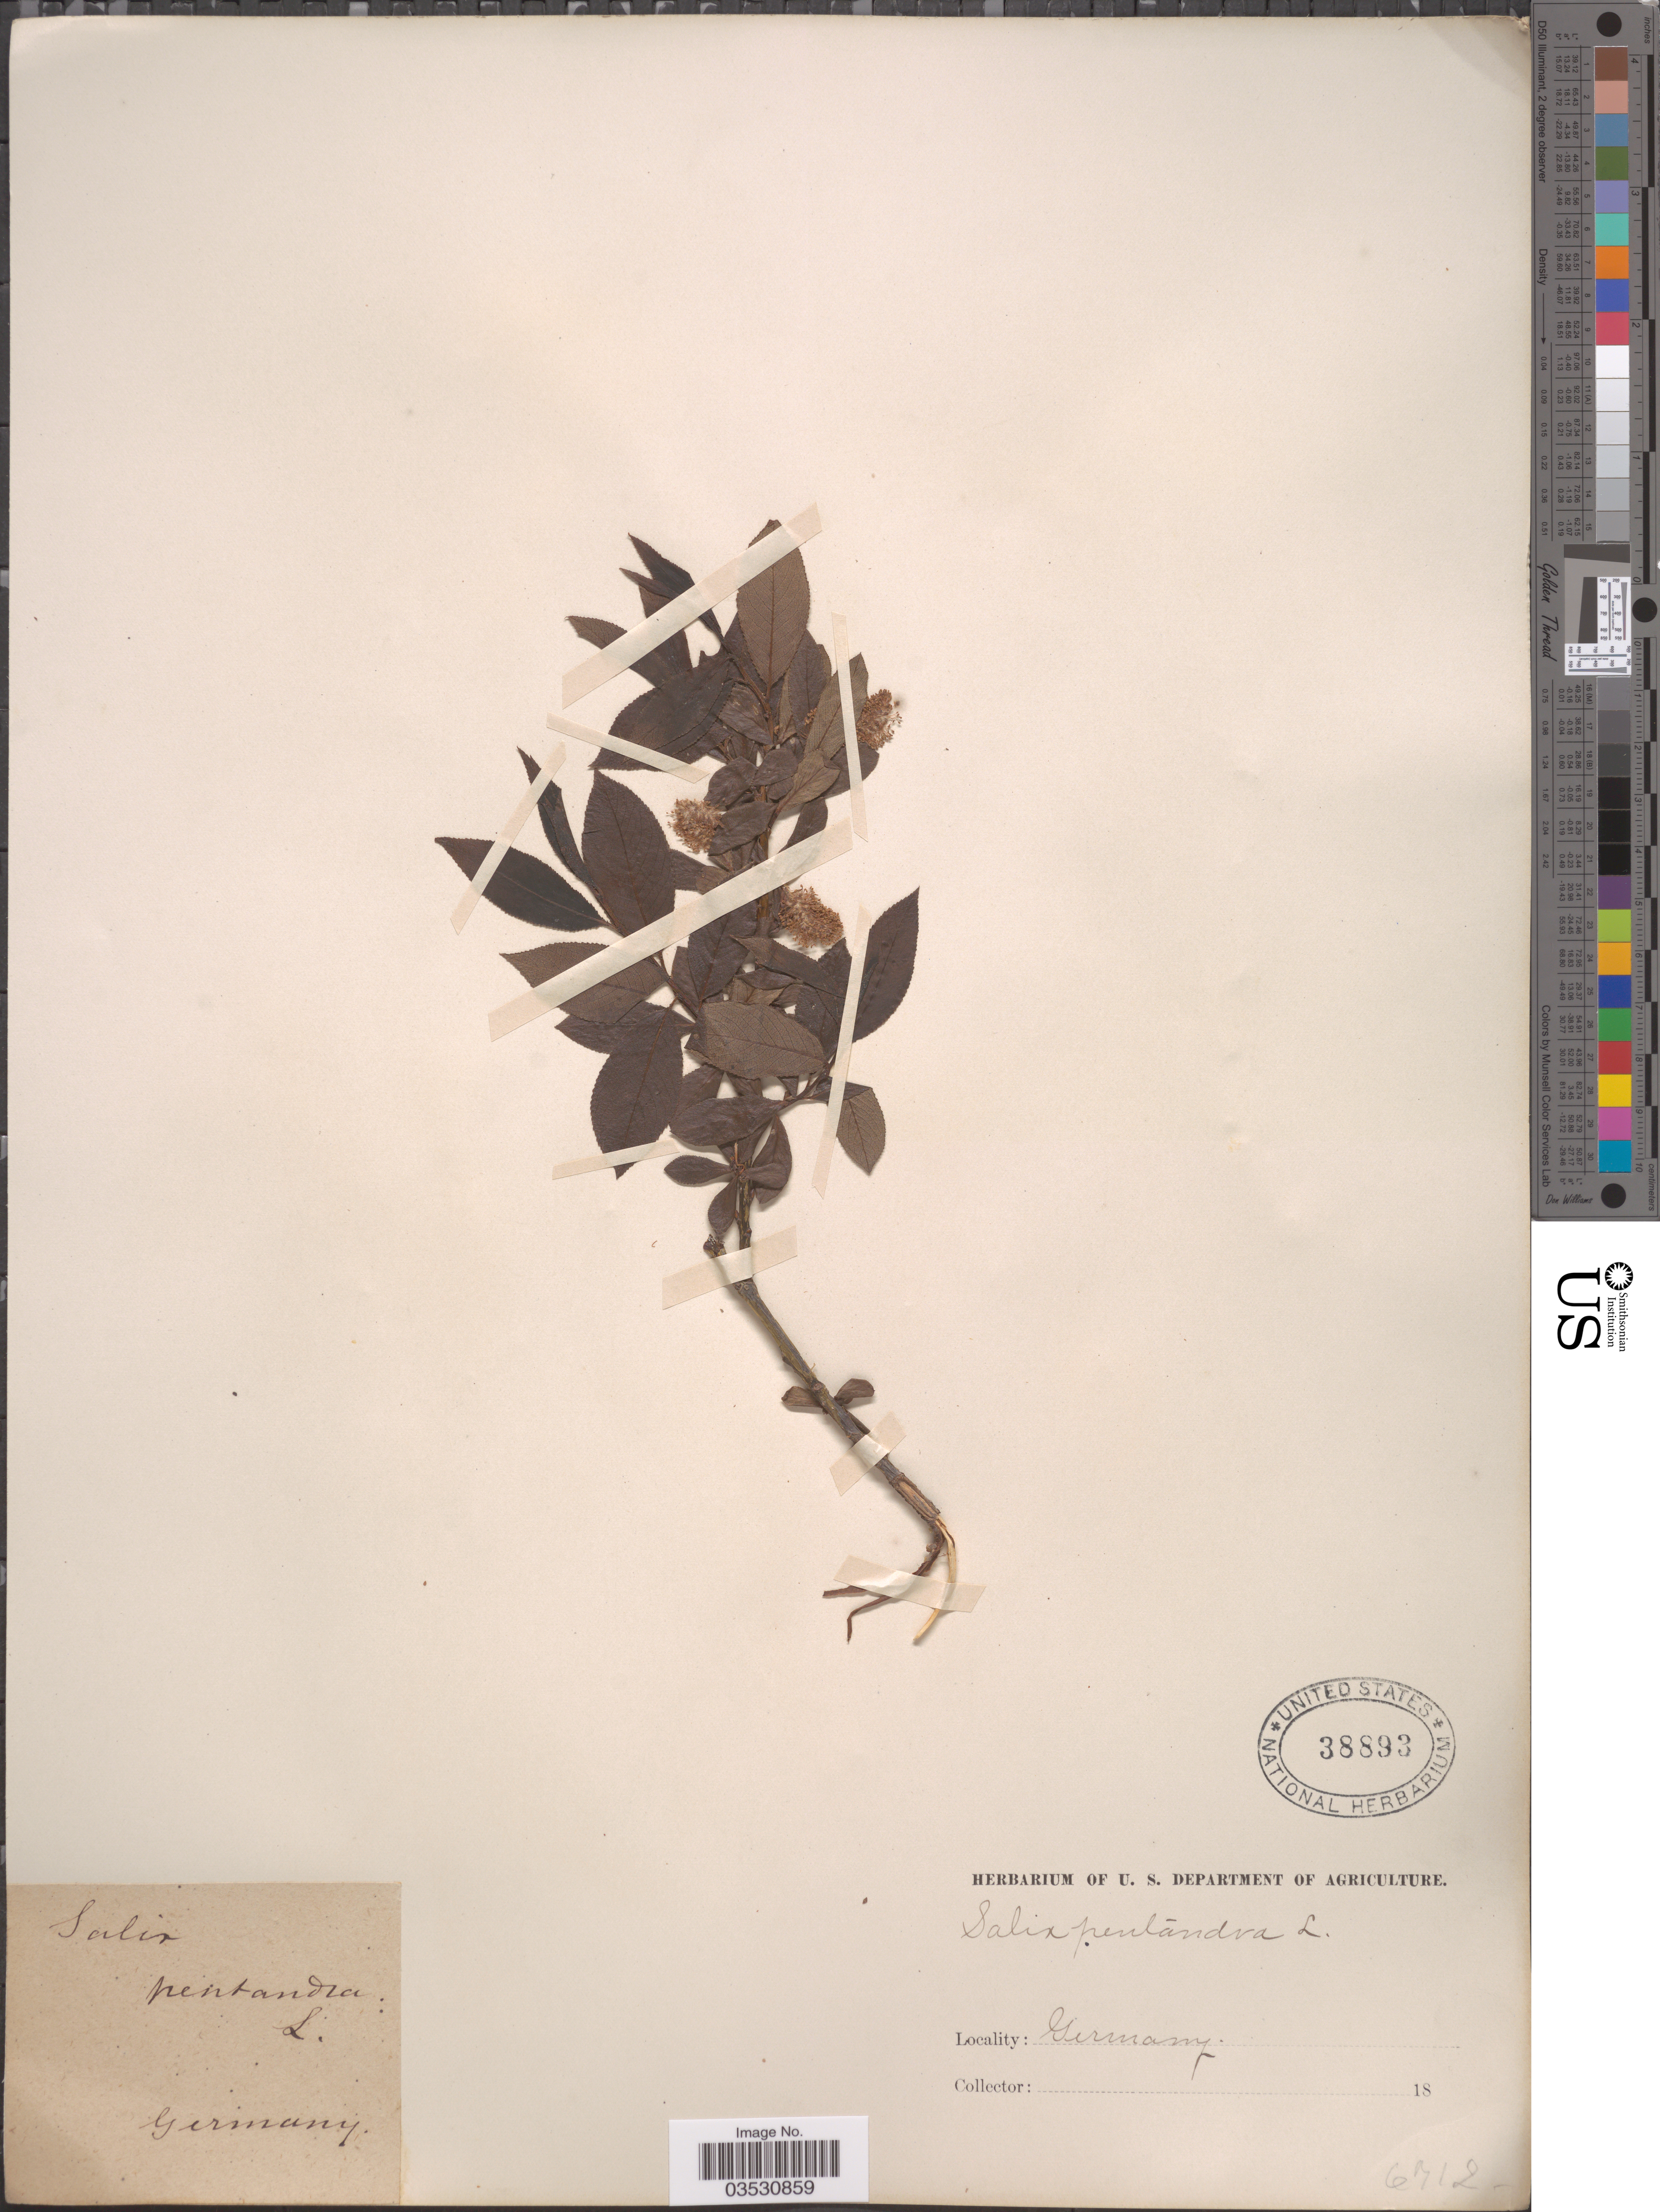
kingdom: Plantae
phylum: Tracheophyta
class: Magnoliopsida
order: Malpighiales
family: Salicaceae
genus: Salix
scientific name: Salix pentandra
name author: L.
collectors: Facchini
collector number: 6712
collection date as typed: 18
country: Germany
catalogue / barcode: US 38893